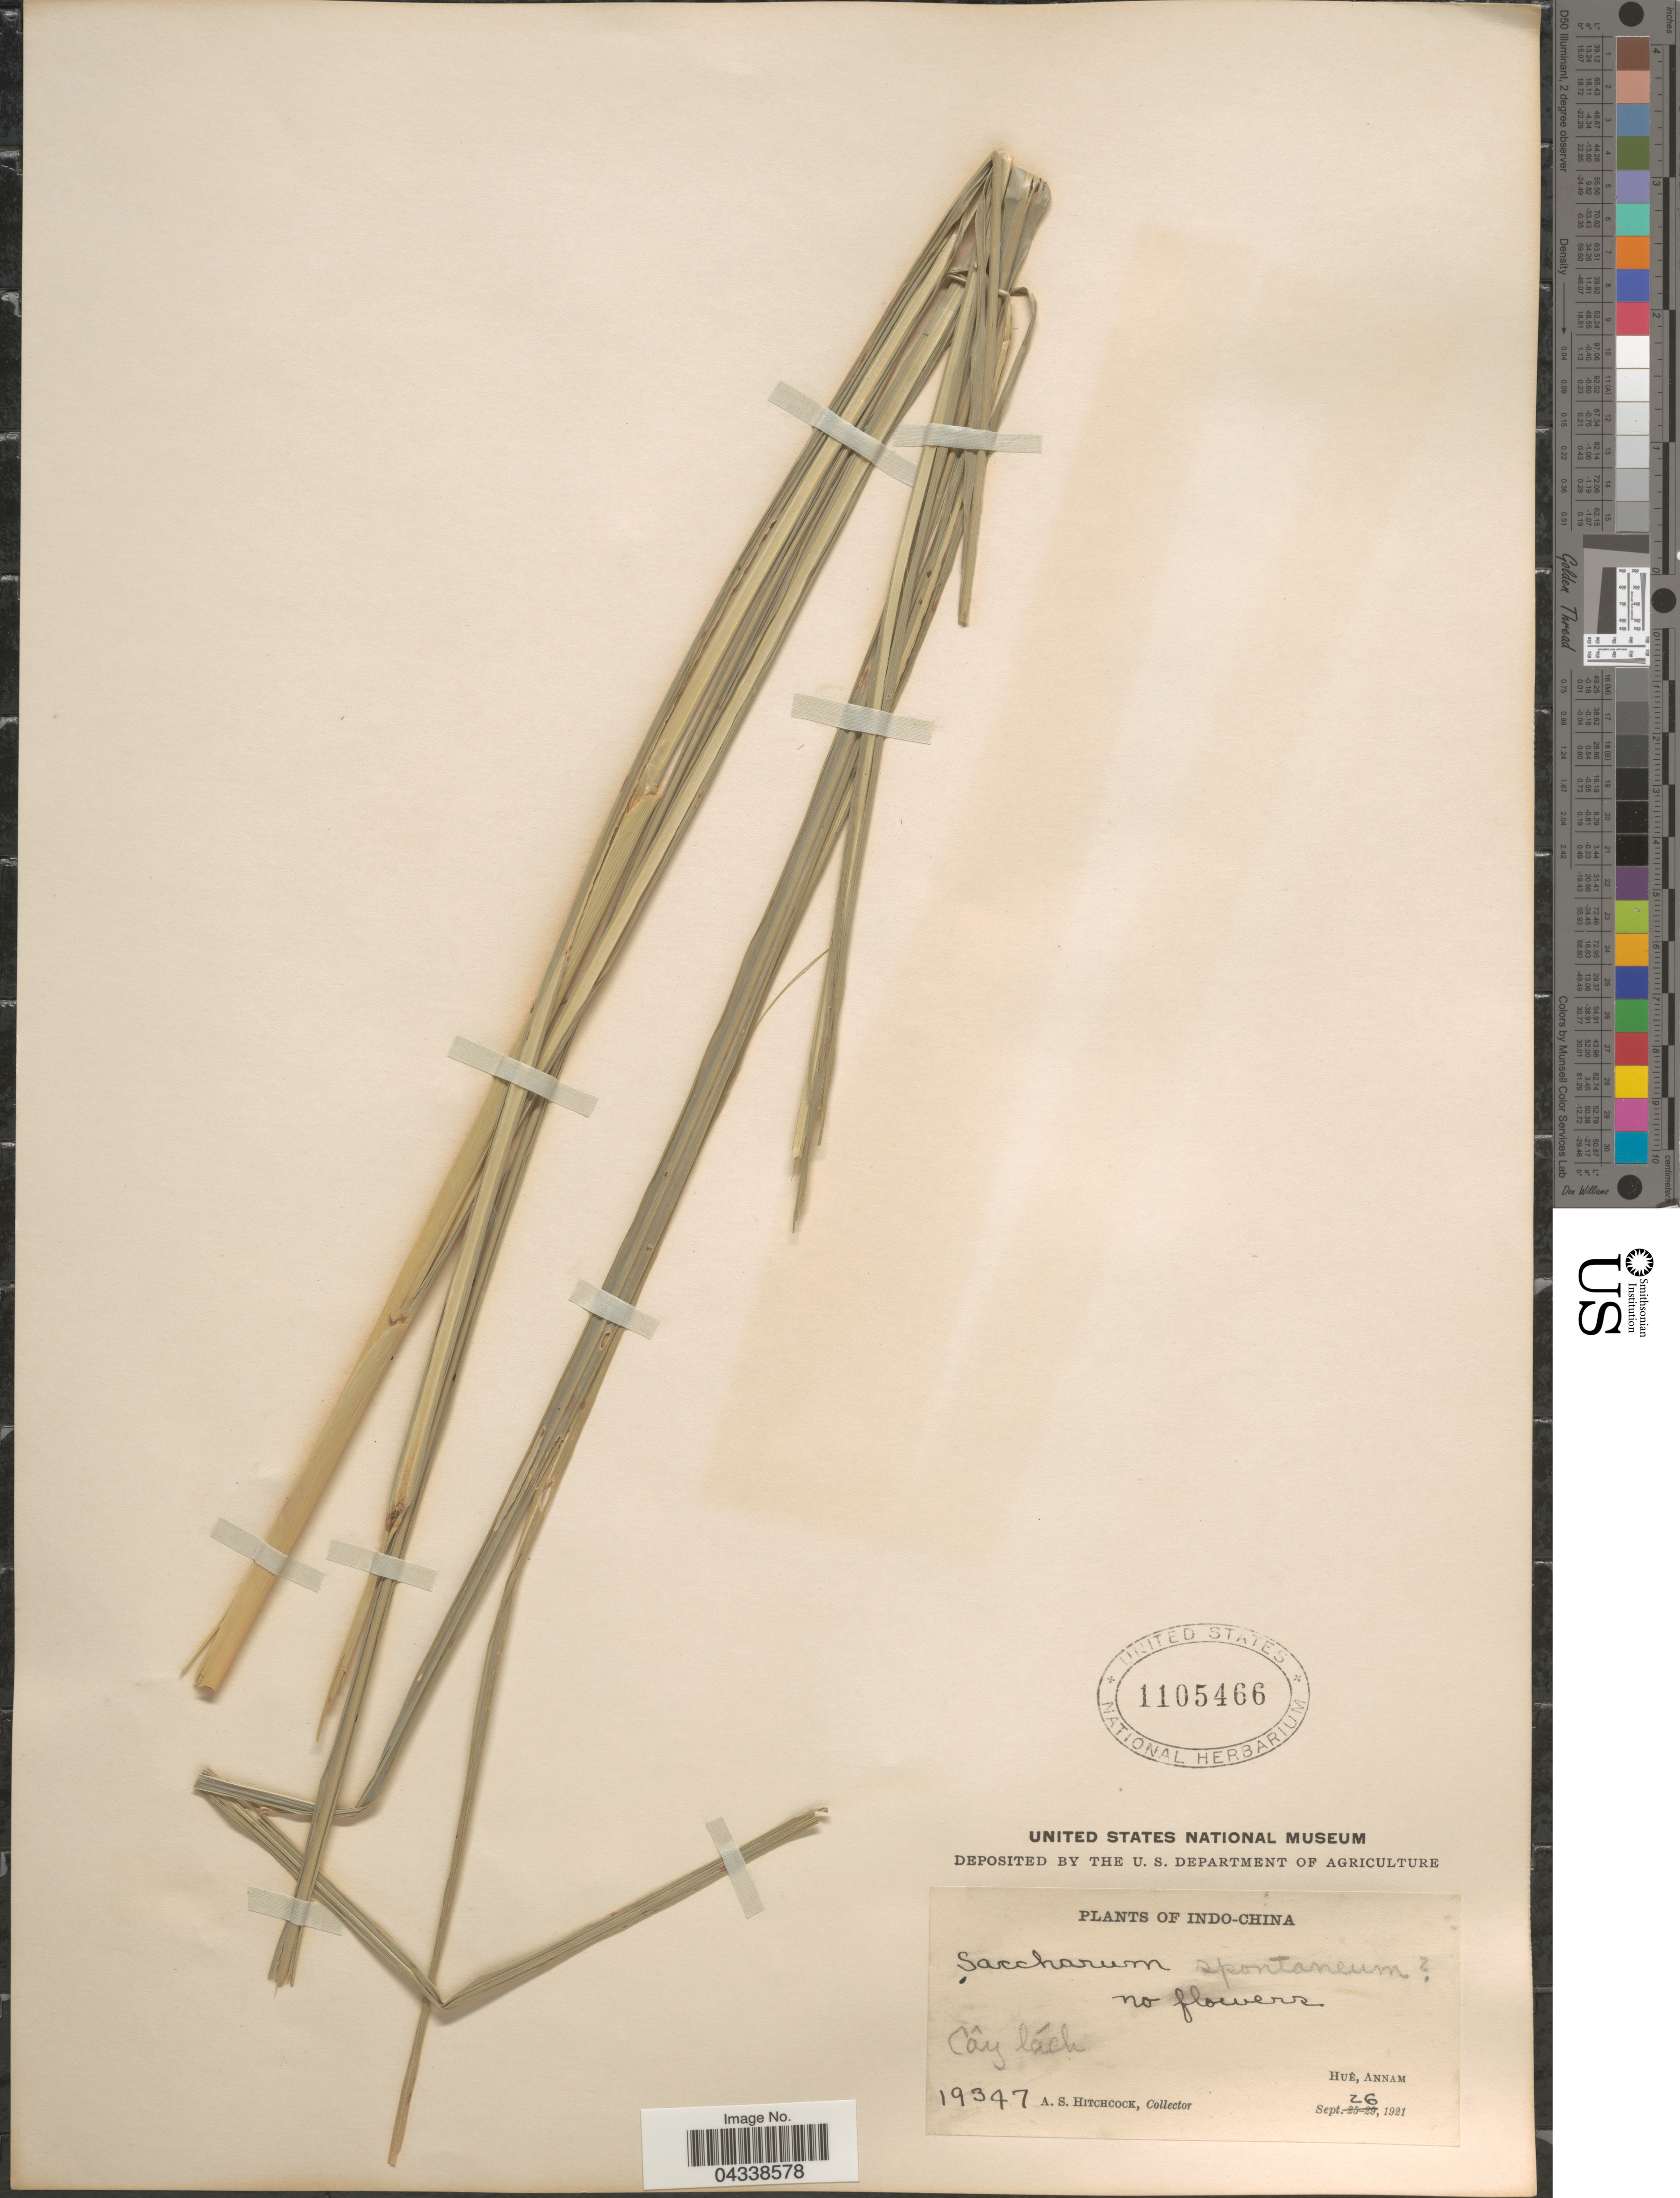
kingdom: Plantae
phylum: Tracheophyta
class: Liliopsida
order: Poales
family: Poaceae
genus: Saccharum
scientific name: Saccharum spontaneum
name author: L.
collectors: A. S. Hitchcock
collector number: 19347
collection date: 1921-09-26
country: Vietnam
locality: Indo-China. Cây lách. Hué, Annam.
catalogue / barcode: US 1105466